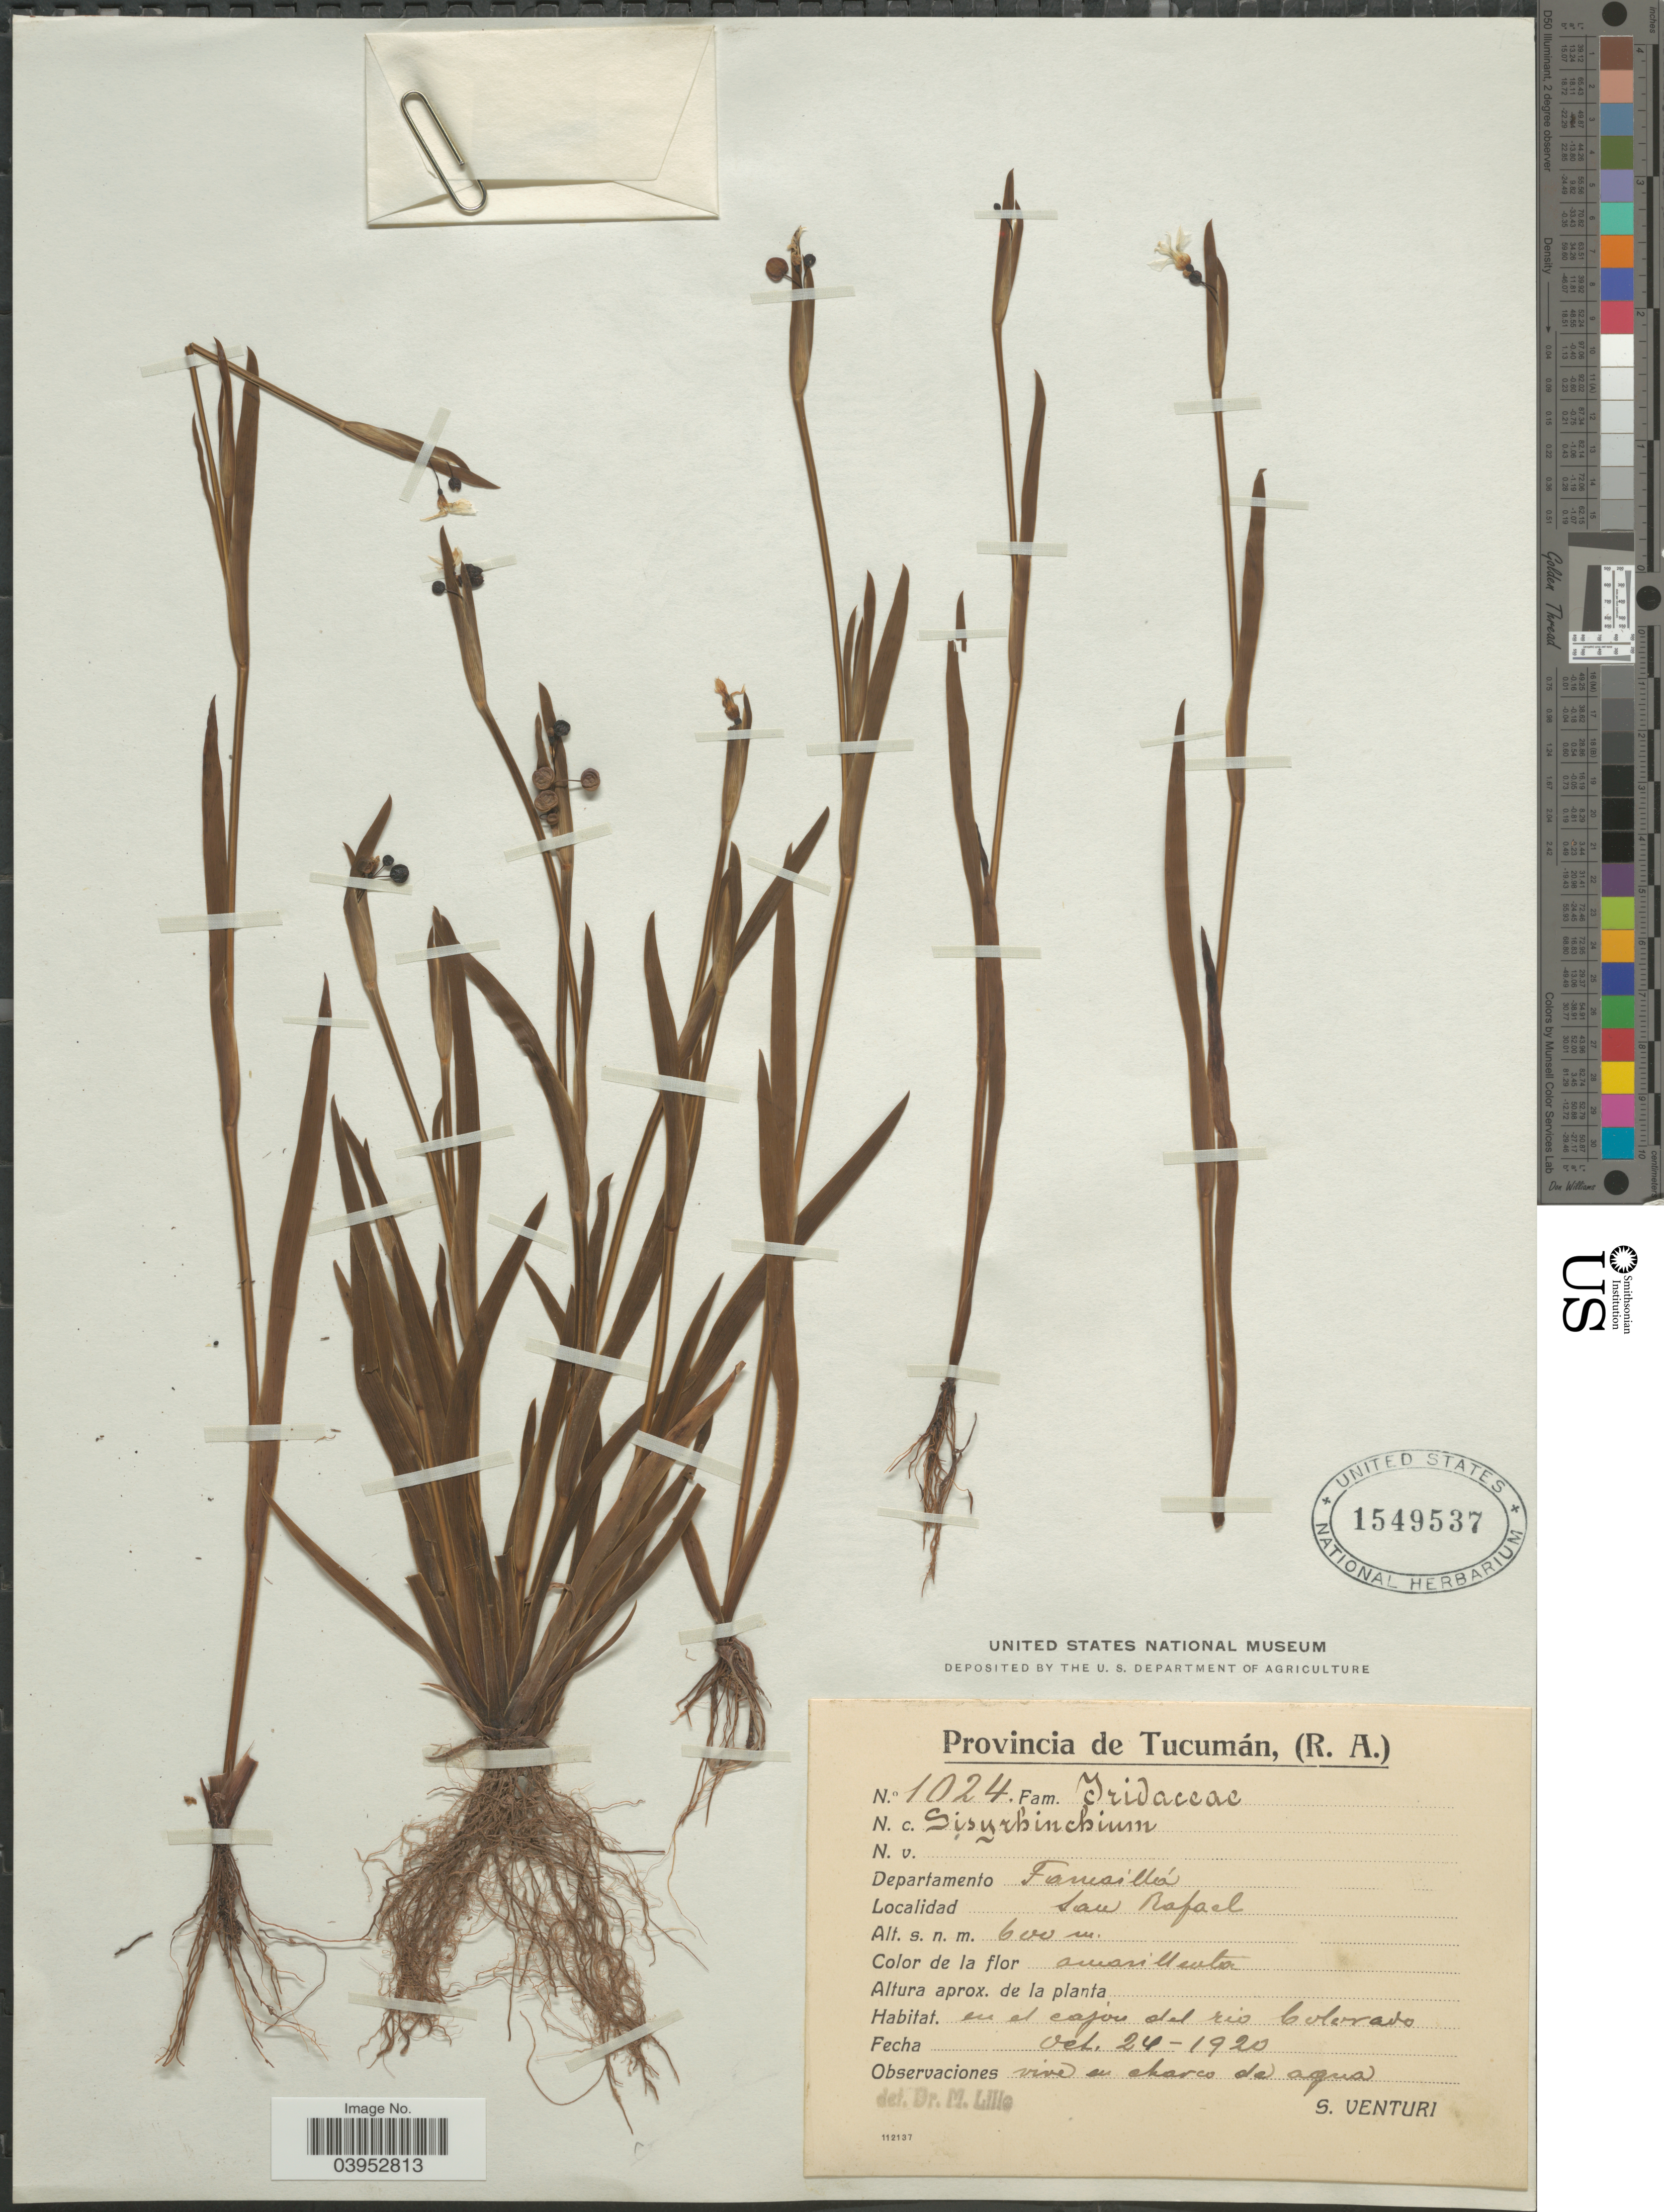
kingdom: Plantae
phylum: Tracheophyta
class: Liliopsida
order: Asparagales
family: Iridaceae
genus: Sisyrinchium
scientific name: Sisyrinchium sp.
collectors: S. Venturi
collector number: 1024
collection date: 1920-10-24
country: Argentina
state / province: Tucuman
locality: Departamento Famaillá. San Rafael.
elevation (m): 600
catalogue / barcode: US 1549537